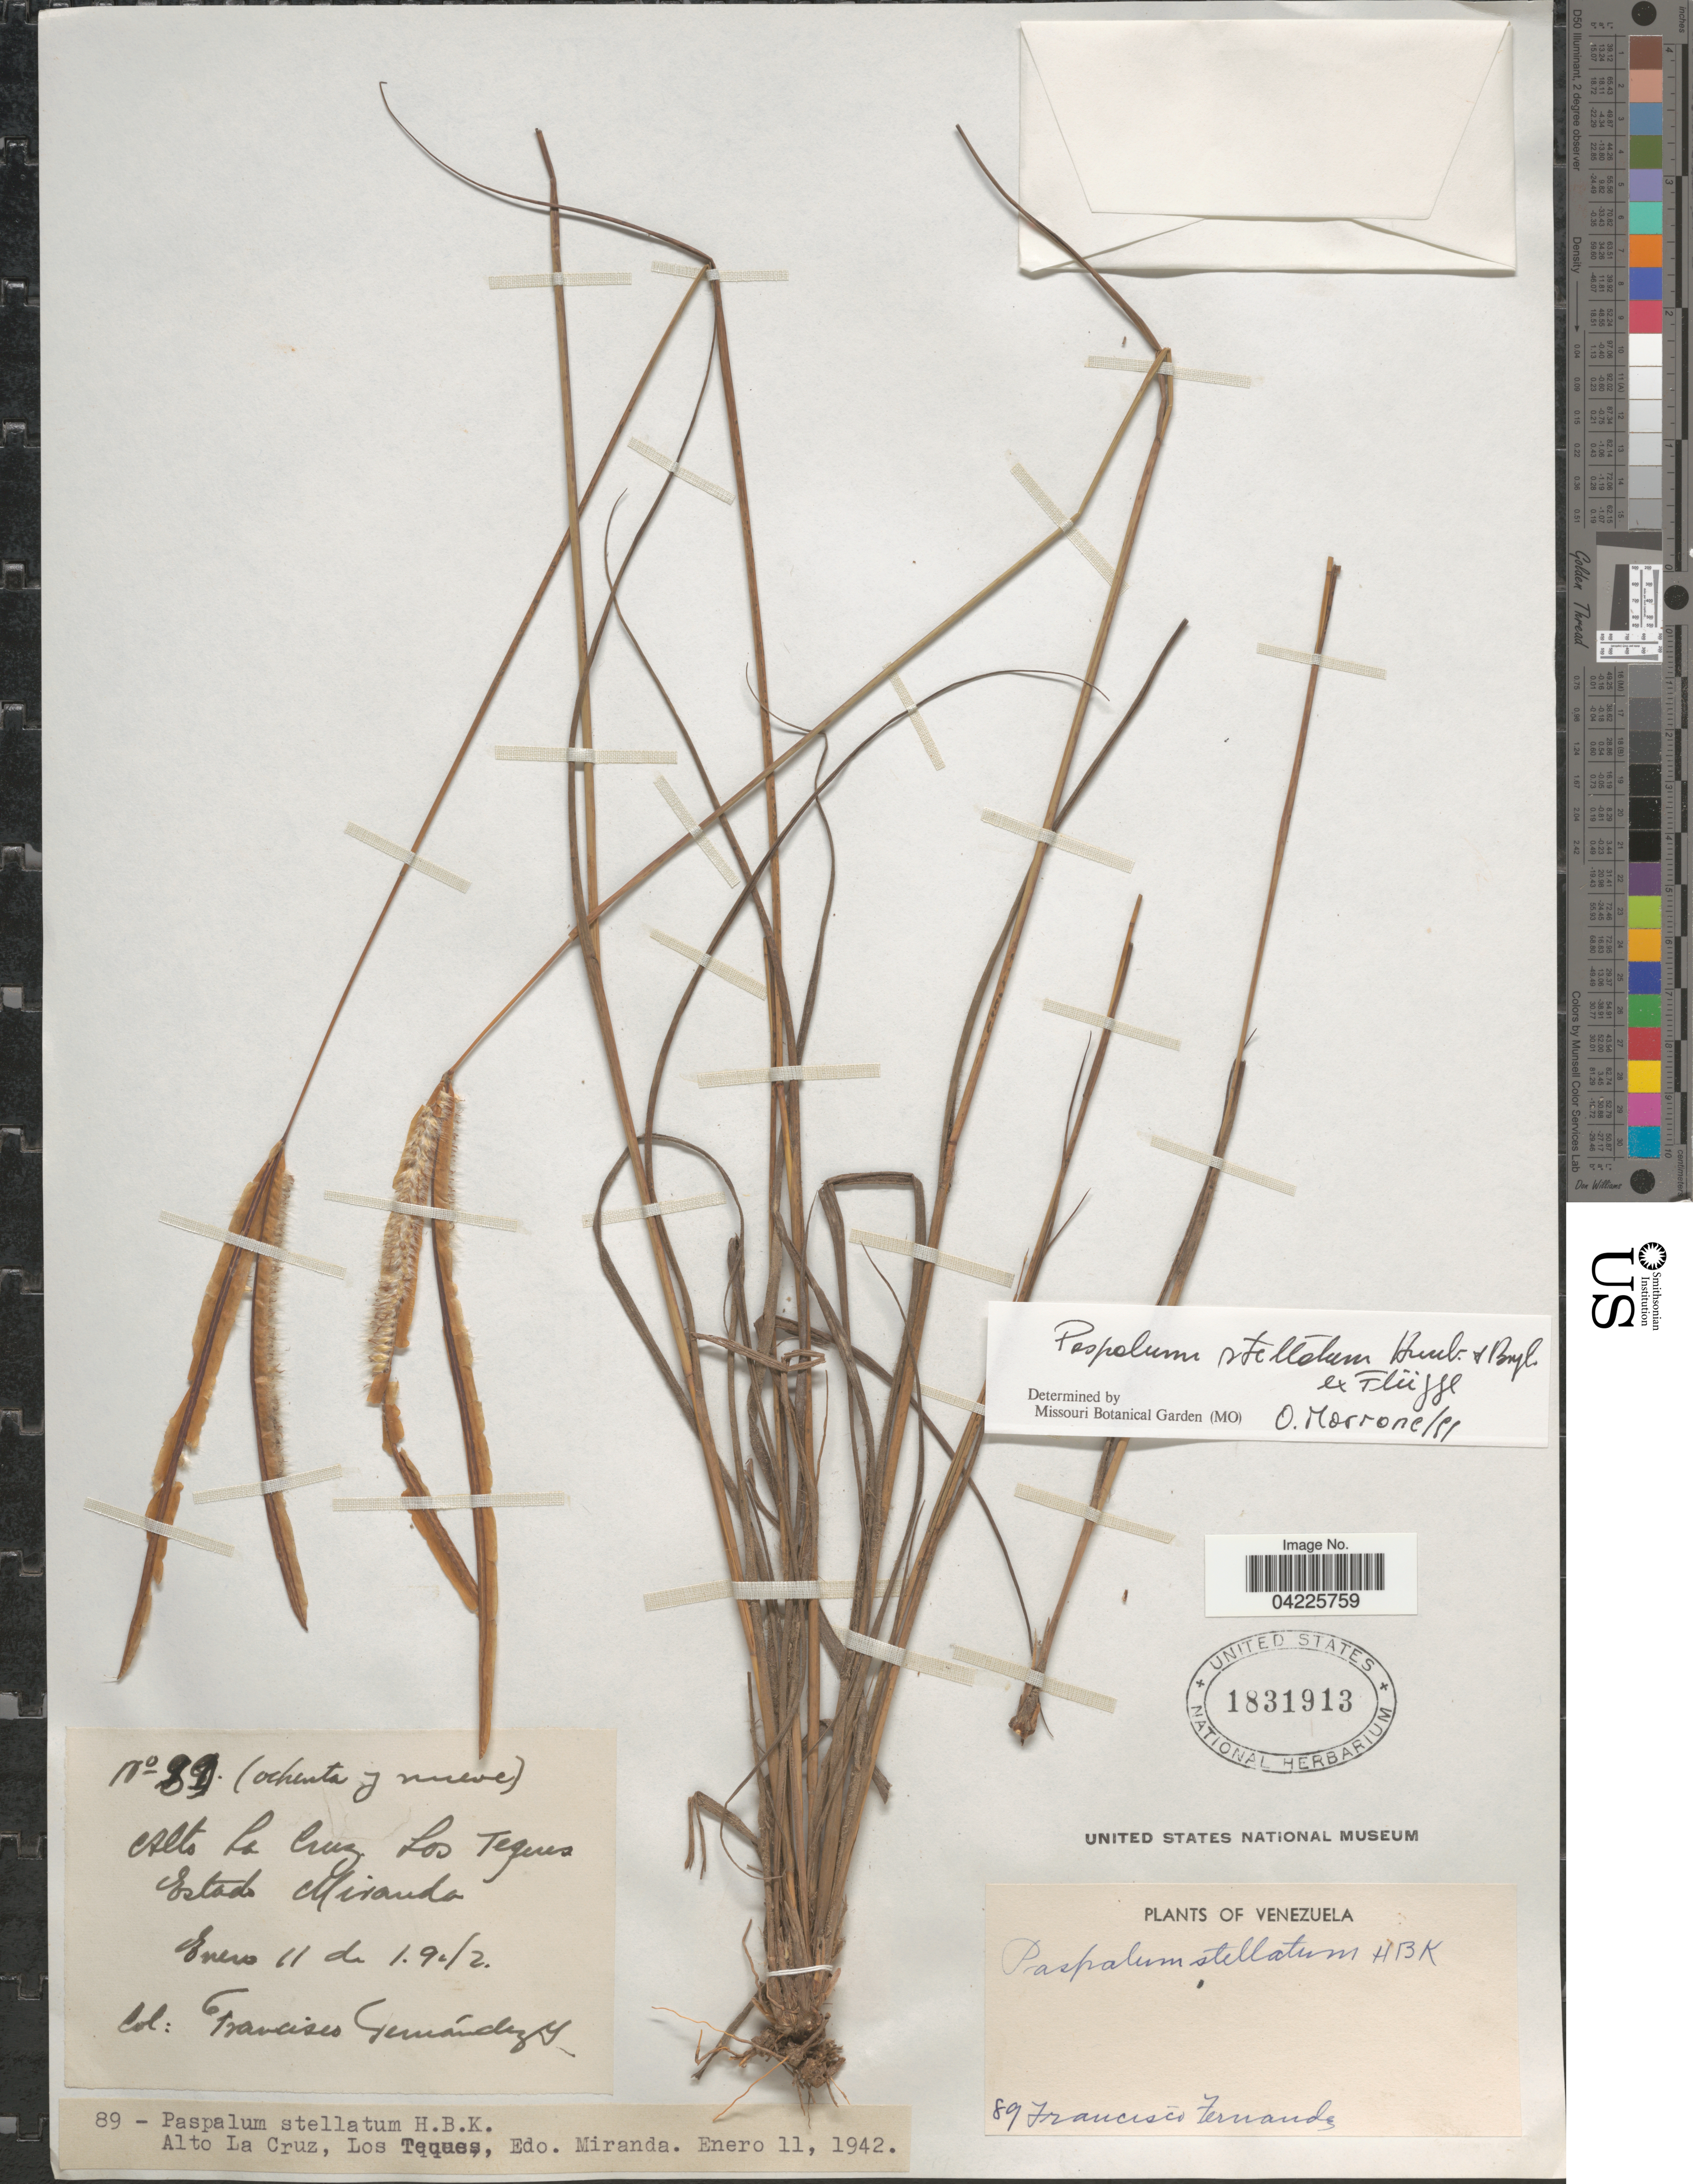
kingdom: Plantae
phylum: Tracheophyta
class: Liliopsida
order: Poales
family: Poaceae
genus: Paspalum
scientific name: Paspalum stellatum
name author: Humb. & Bonpl. ex Flüggé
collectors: F. Fernández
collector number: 89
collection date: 1942-01-11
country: Venezuela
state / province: Miranda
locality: Alto La Cruz, Los Teques.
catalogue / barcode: US 1831913